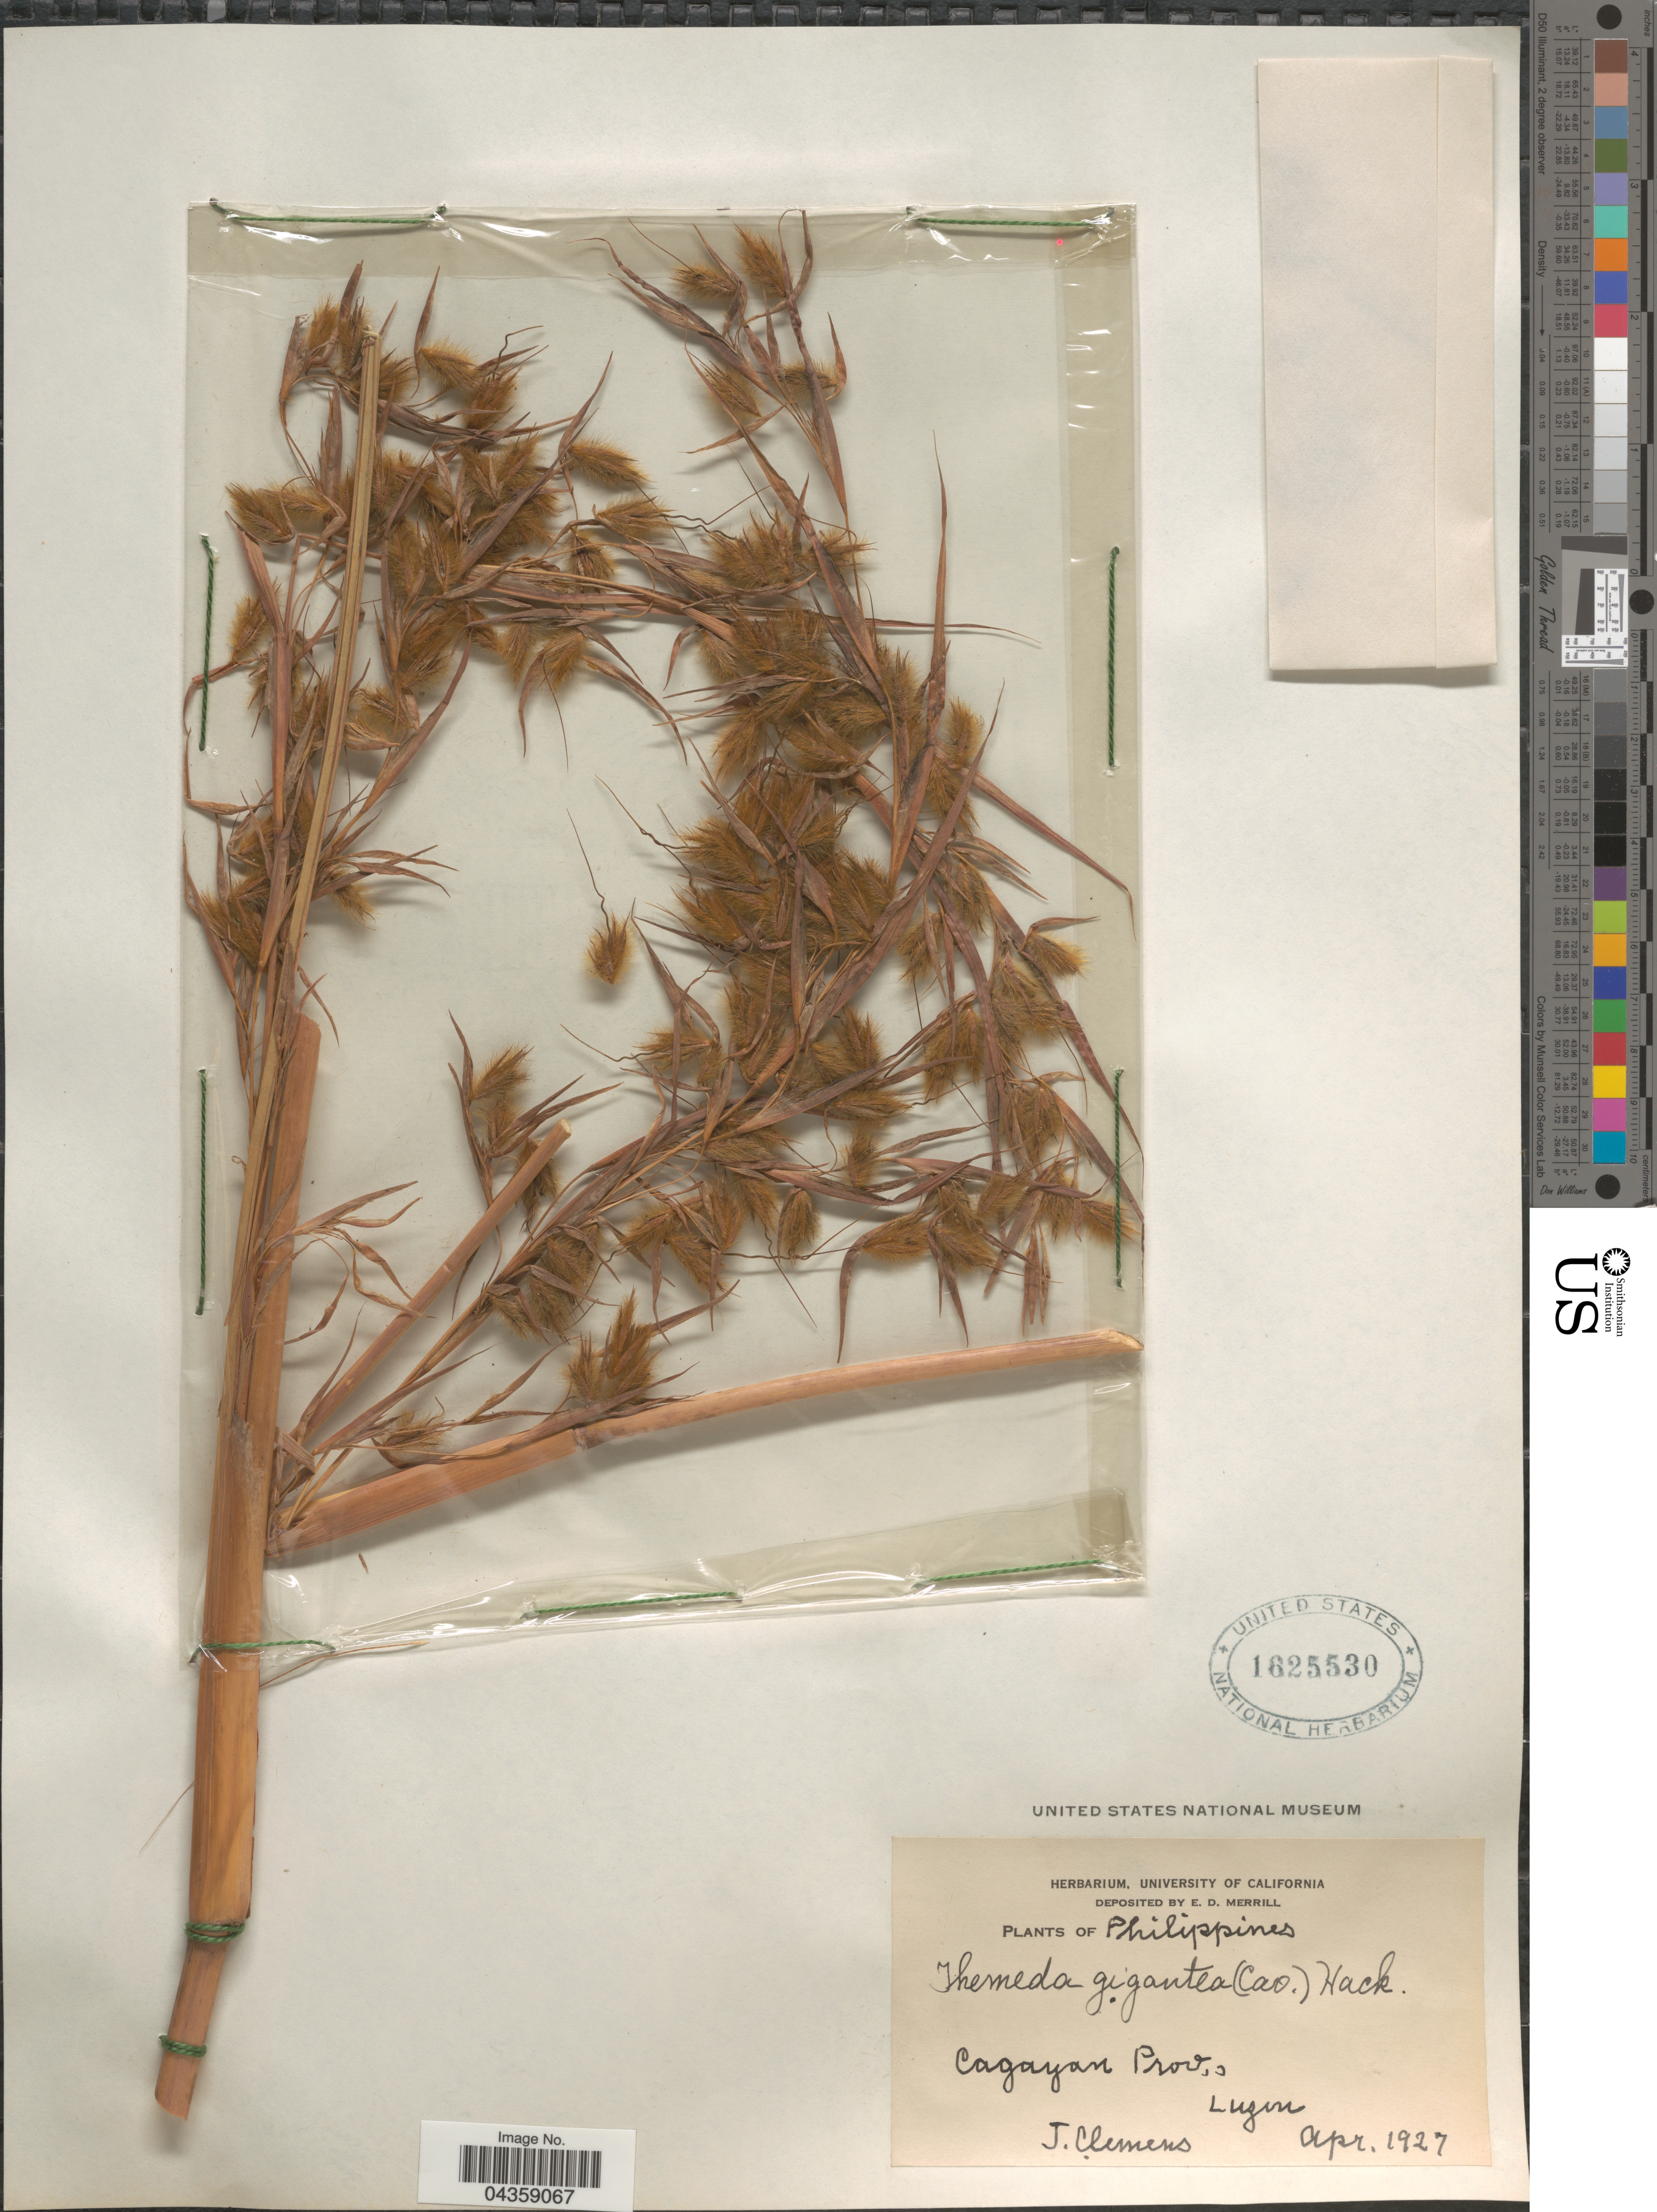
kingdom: Plantae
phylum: Tracheophyta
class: Liliopsida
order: Poales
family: Poaceae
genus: Themeda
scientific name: Themeda gigantea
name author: Hack.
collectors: J. Clemens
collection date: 1927-04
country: Philippines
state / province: Cagayan Valley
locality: Cagayan Prov., Luzon.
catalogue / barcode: US 1625530